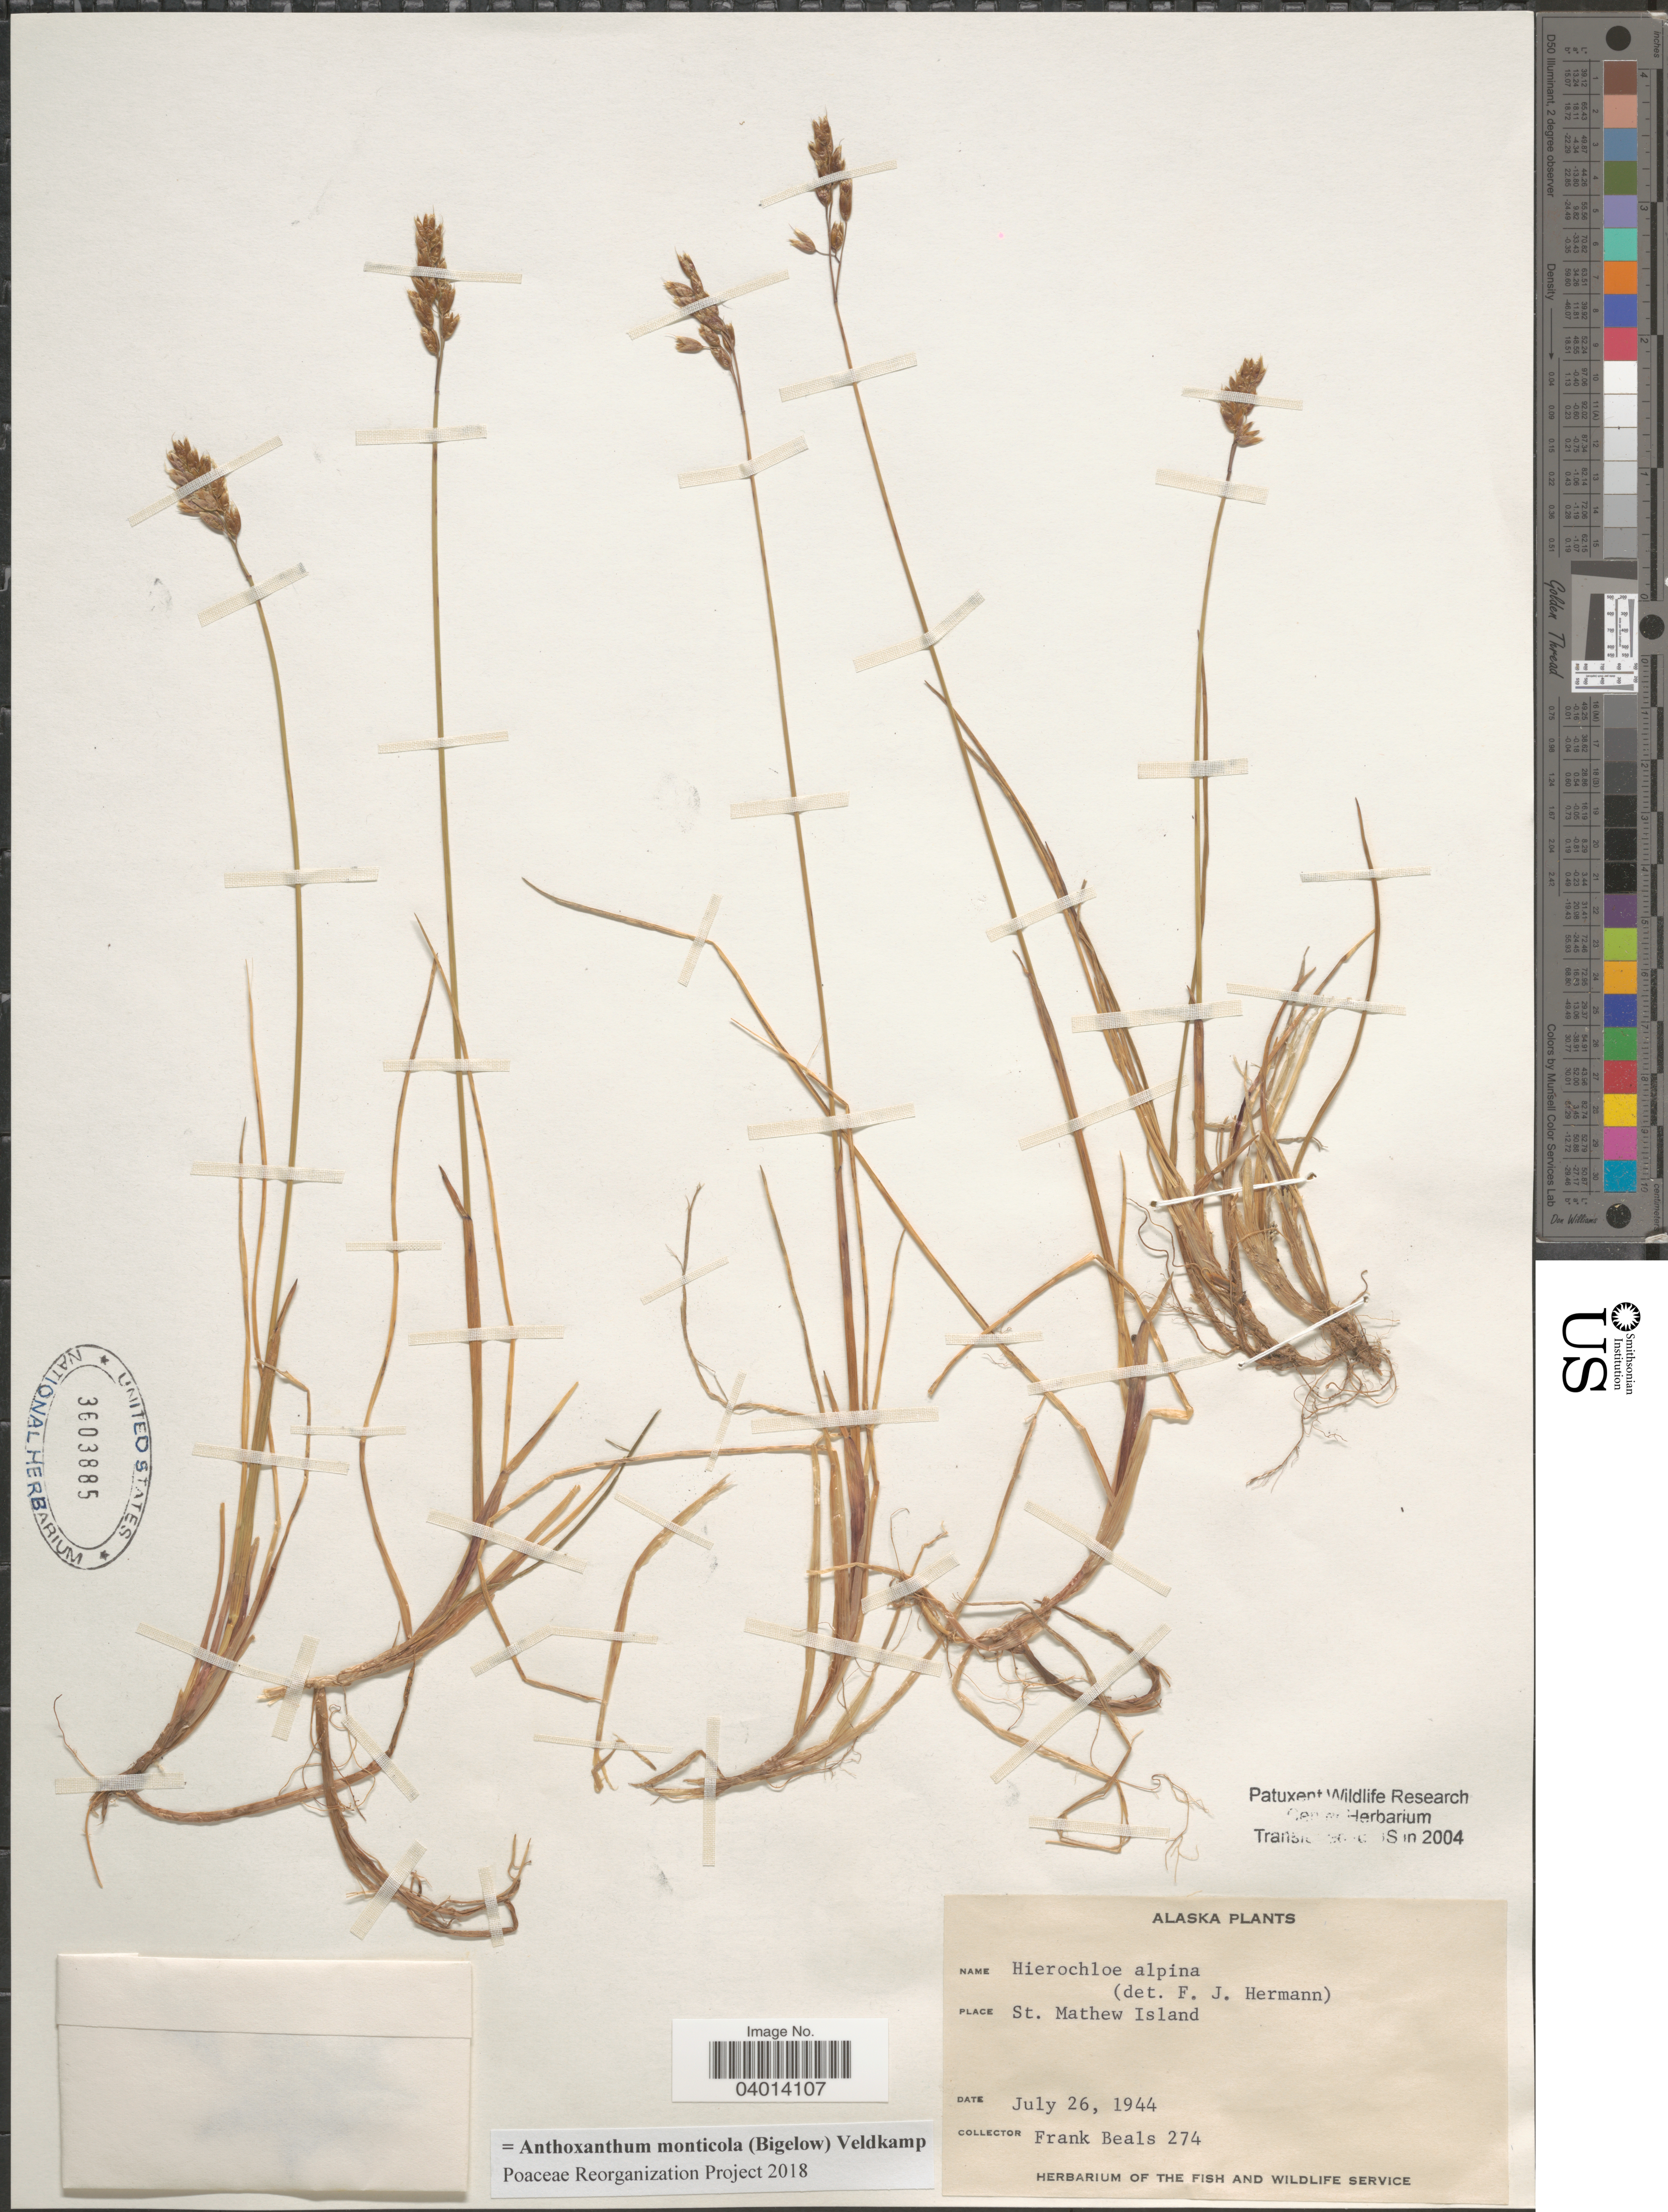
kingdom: Plantae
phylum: Tracheophyta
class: Liliopsida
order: Poales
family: Poaceae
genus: Anthoxanthum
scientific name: Anthoxanthum monticola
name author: (Bigelow) Veldkamp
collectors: F. Beals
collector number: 274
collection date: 1944-07-26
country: United States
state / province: Alaska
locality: St. Mathew Island.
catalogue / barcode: US 3603885